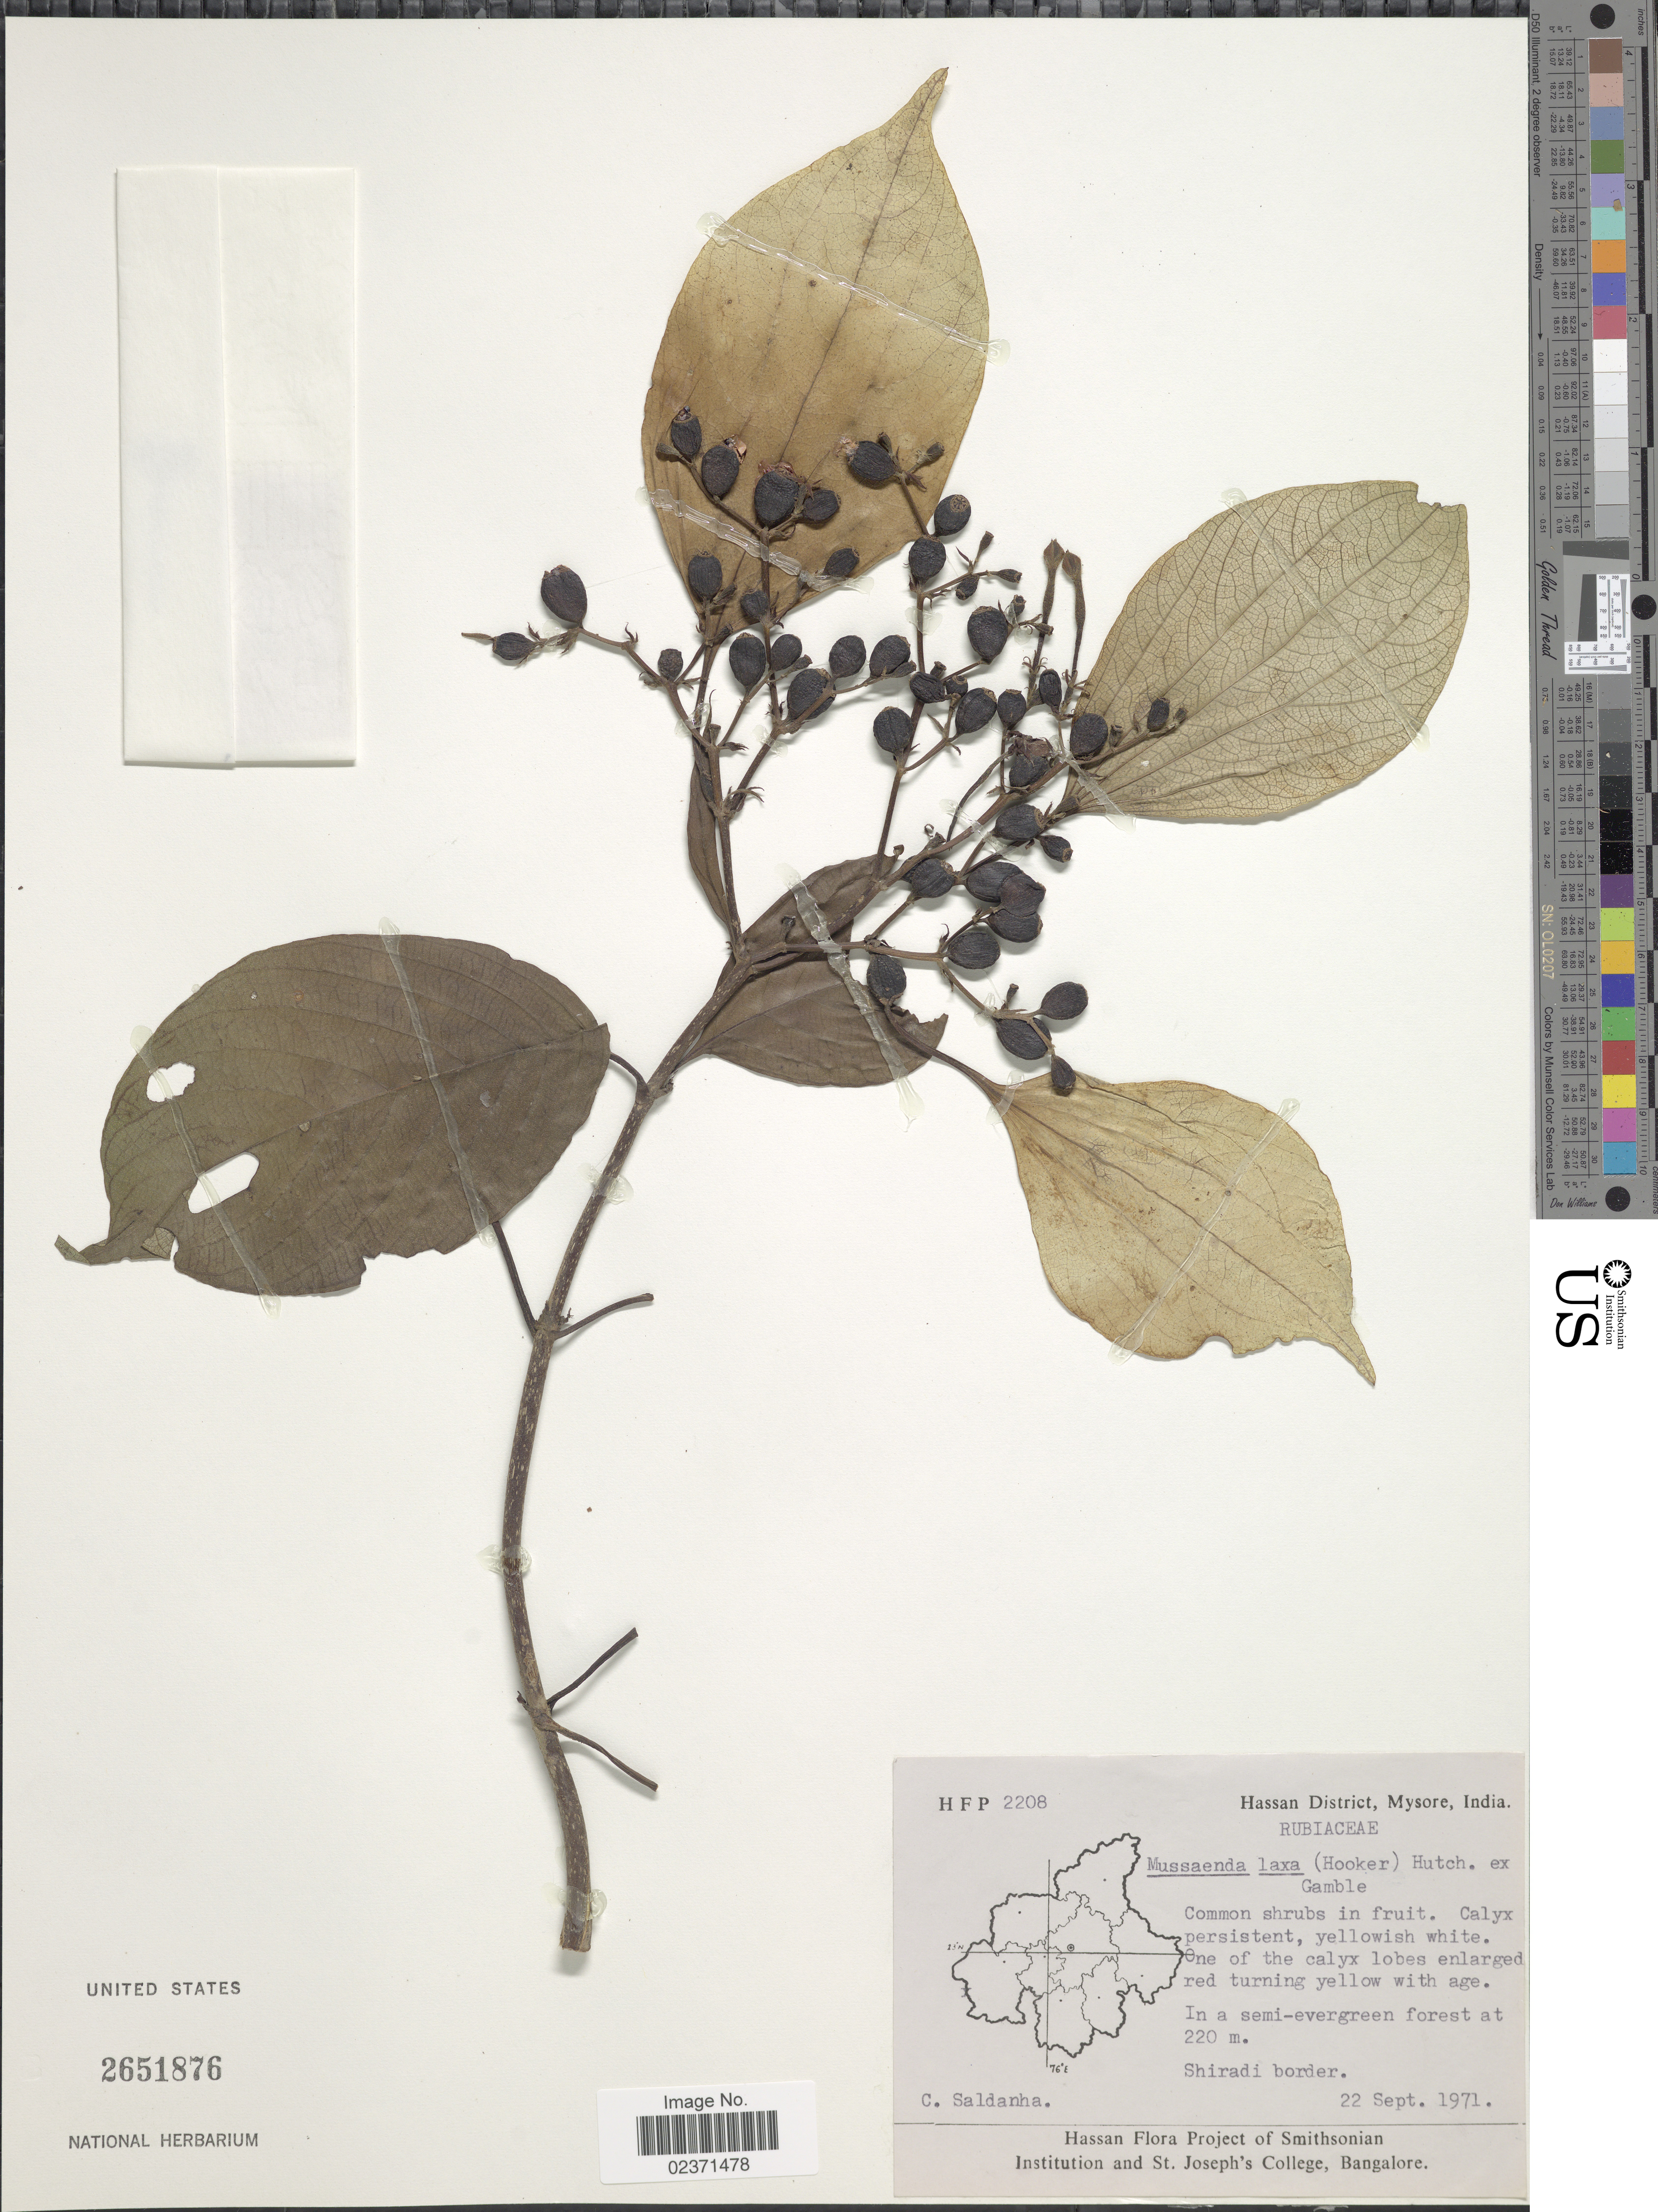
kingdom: Plantae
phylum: Tracheophyta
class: Magnoliopsida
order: Gentianales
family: Rubiaceae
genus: Mussaenda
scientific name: Mussaenda laxa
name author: (Hook. f.) Hutch. ex Gamble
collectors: C. Saldanha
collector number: H F P 2208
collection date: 1971-09-22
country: India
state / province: Karnataka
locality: Hassan District, Mysore. Shiradi border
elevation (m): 220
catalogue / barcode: US 2651876